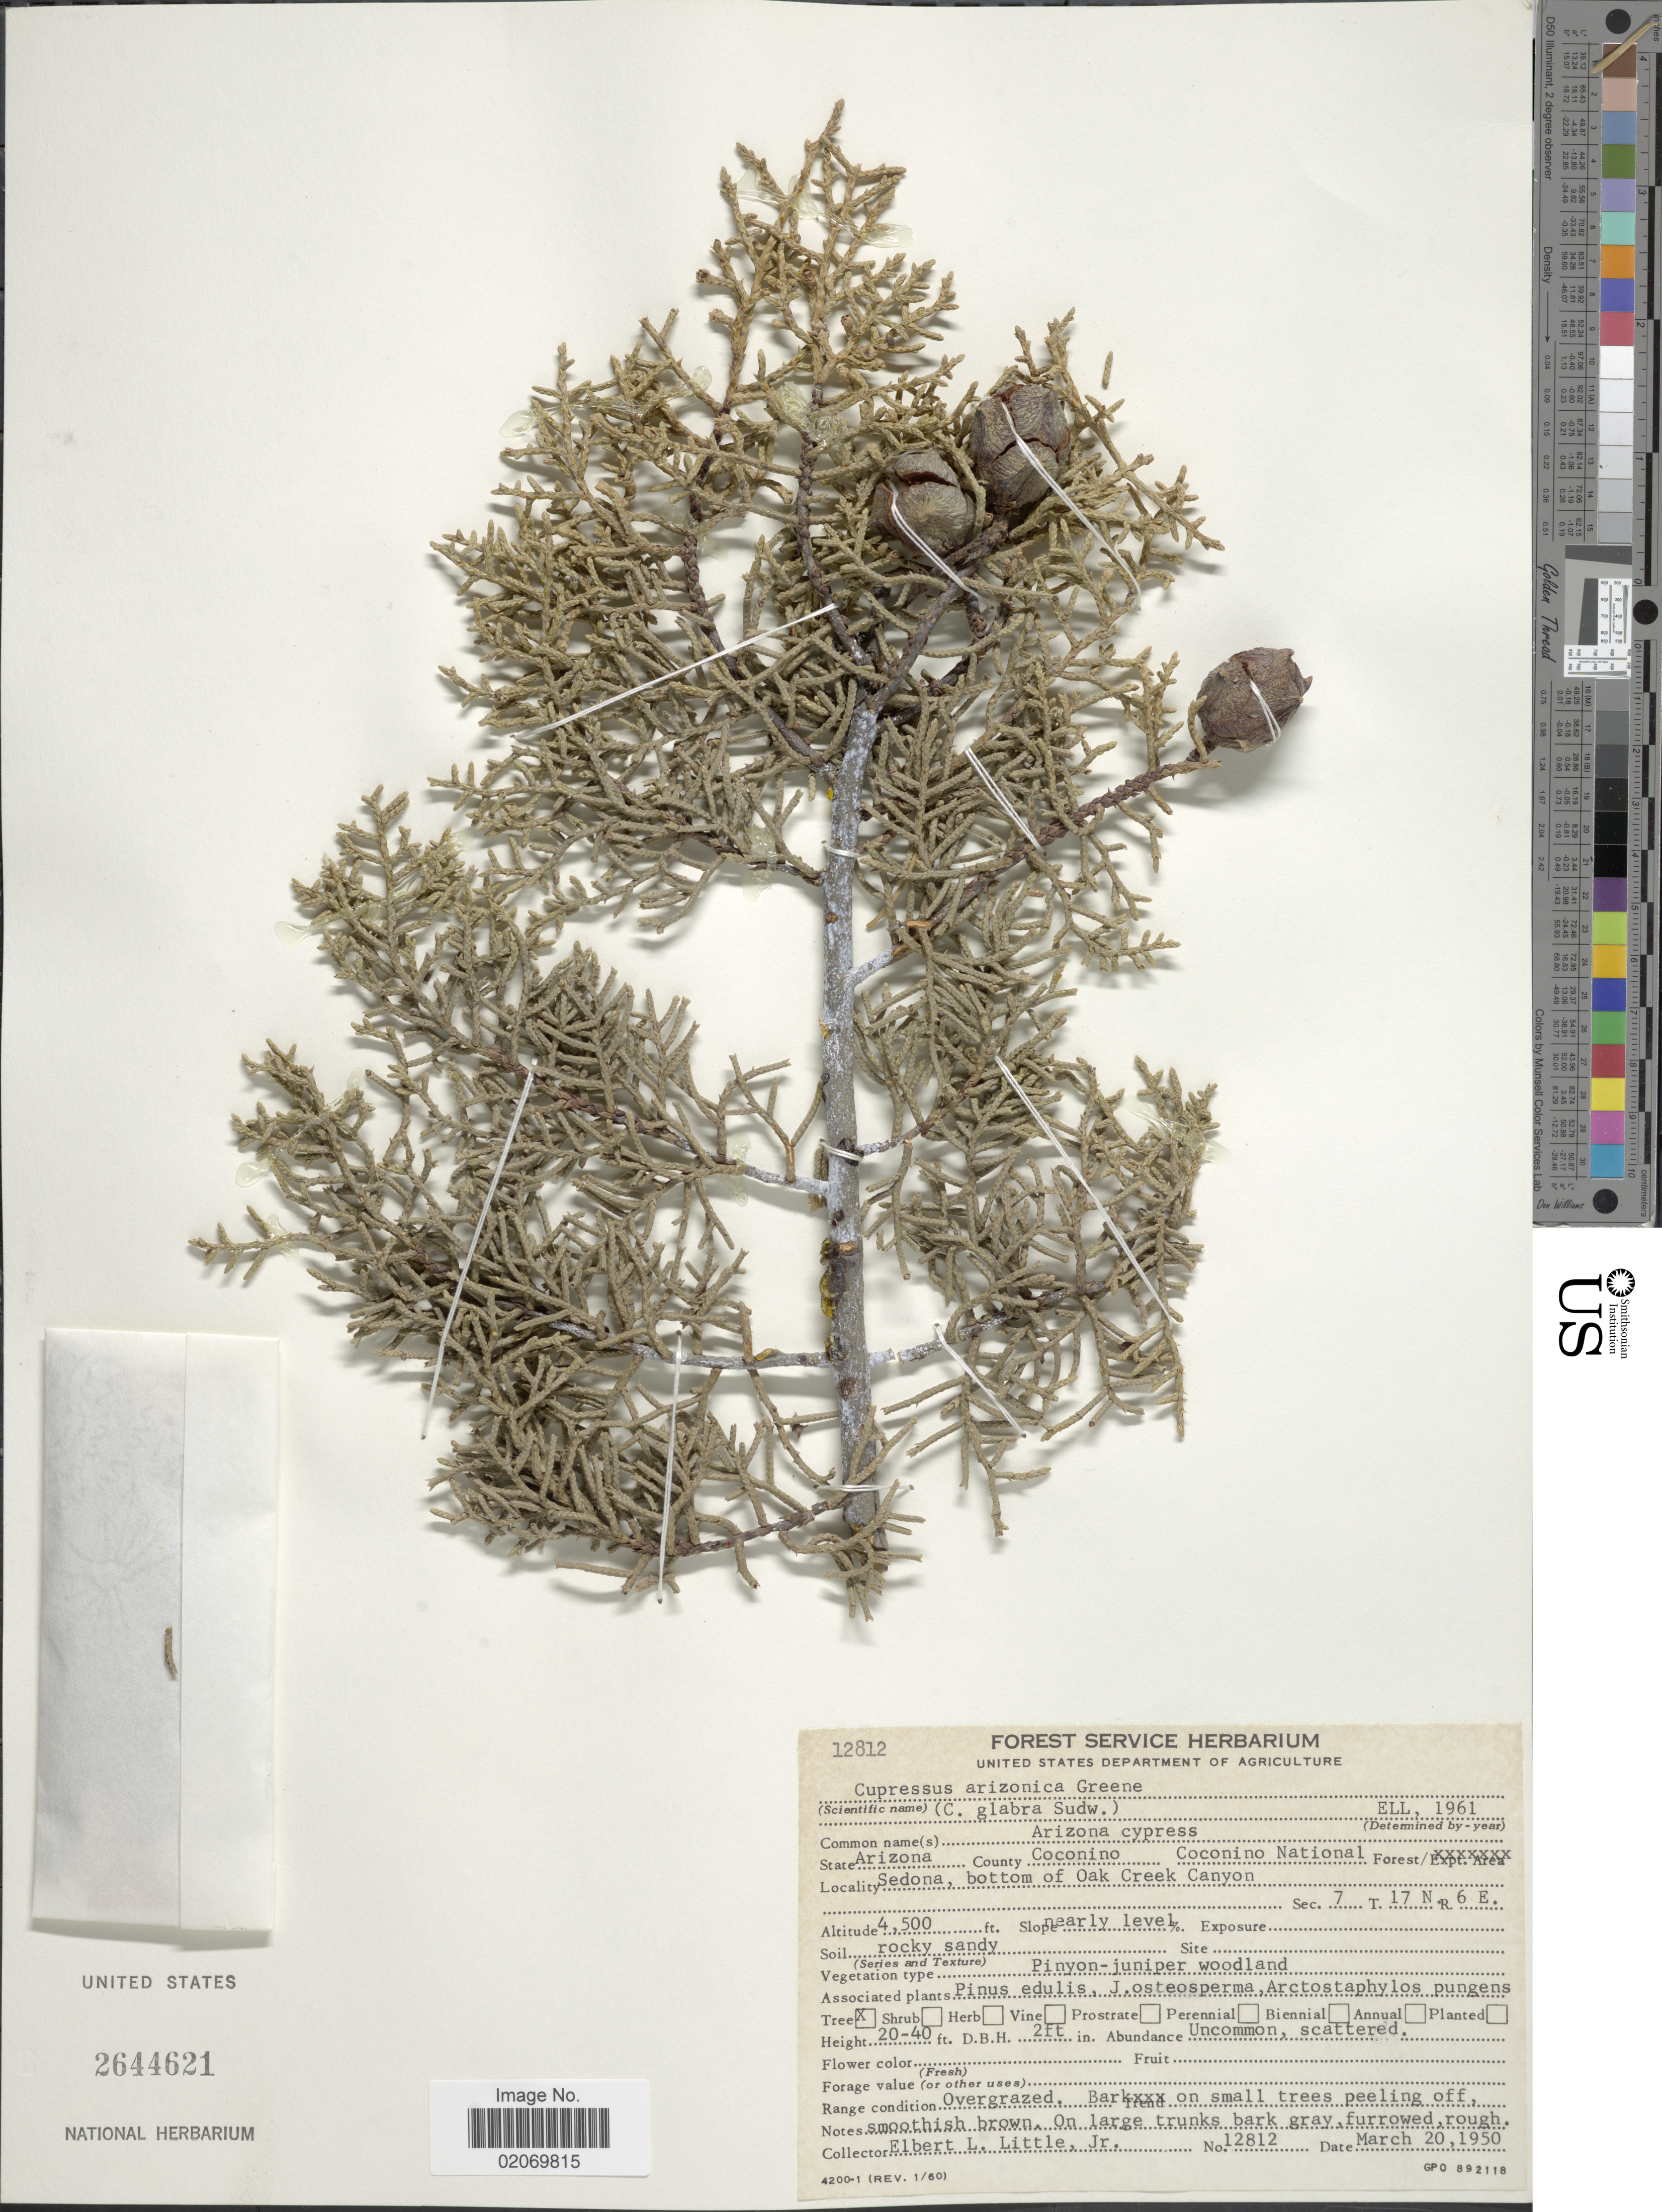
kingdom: Plantae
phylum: Tracheophyta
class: Pinopsida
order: Pinales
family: Cupressaceae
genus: Hesperocyparis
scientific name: Hesperocyparis arizonica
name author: (Greene) Bartel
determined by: (US) Smithsonian Institution - National Museum of Natural History - Department of Botany (UNITED STATES)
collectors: E. L. Little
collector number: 12812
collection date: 1950-03-20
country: United States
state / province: Arizona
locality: Arizona Cypress, County Coconino Coconino National, Sedona, bottom of Oak Creek Canyon, Sec 7 T17 N R 6E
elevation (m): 1372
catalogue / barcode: US 2644621